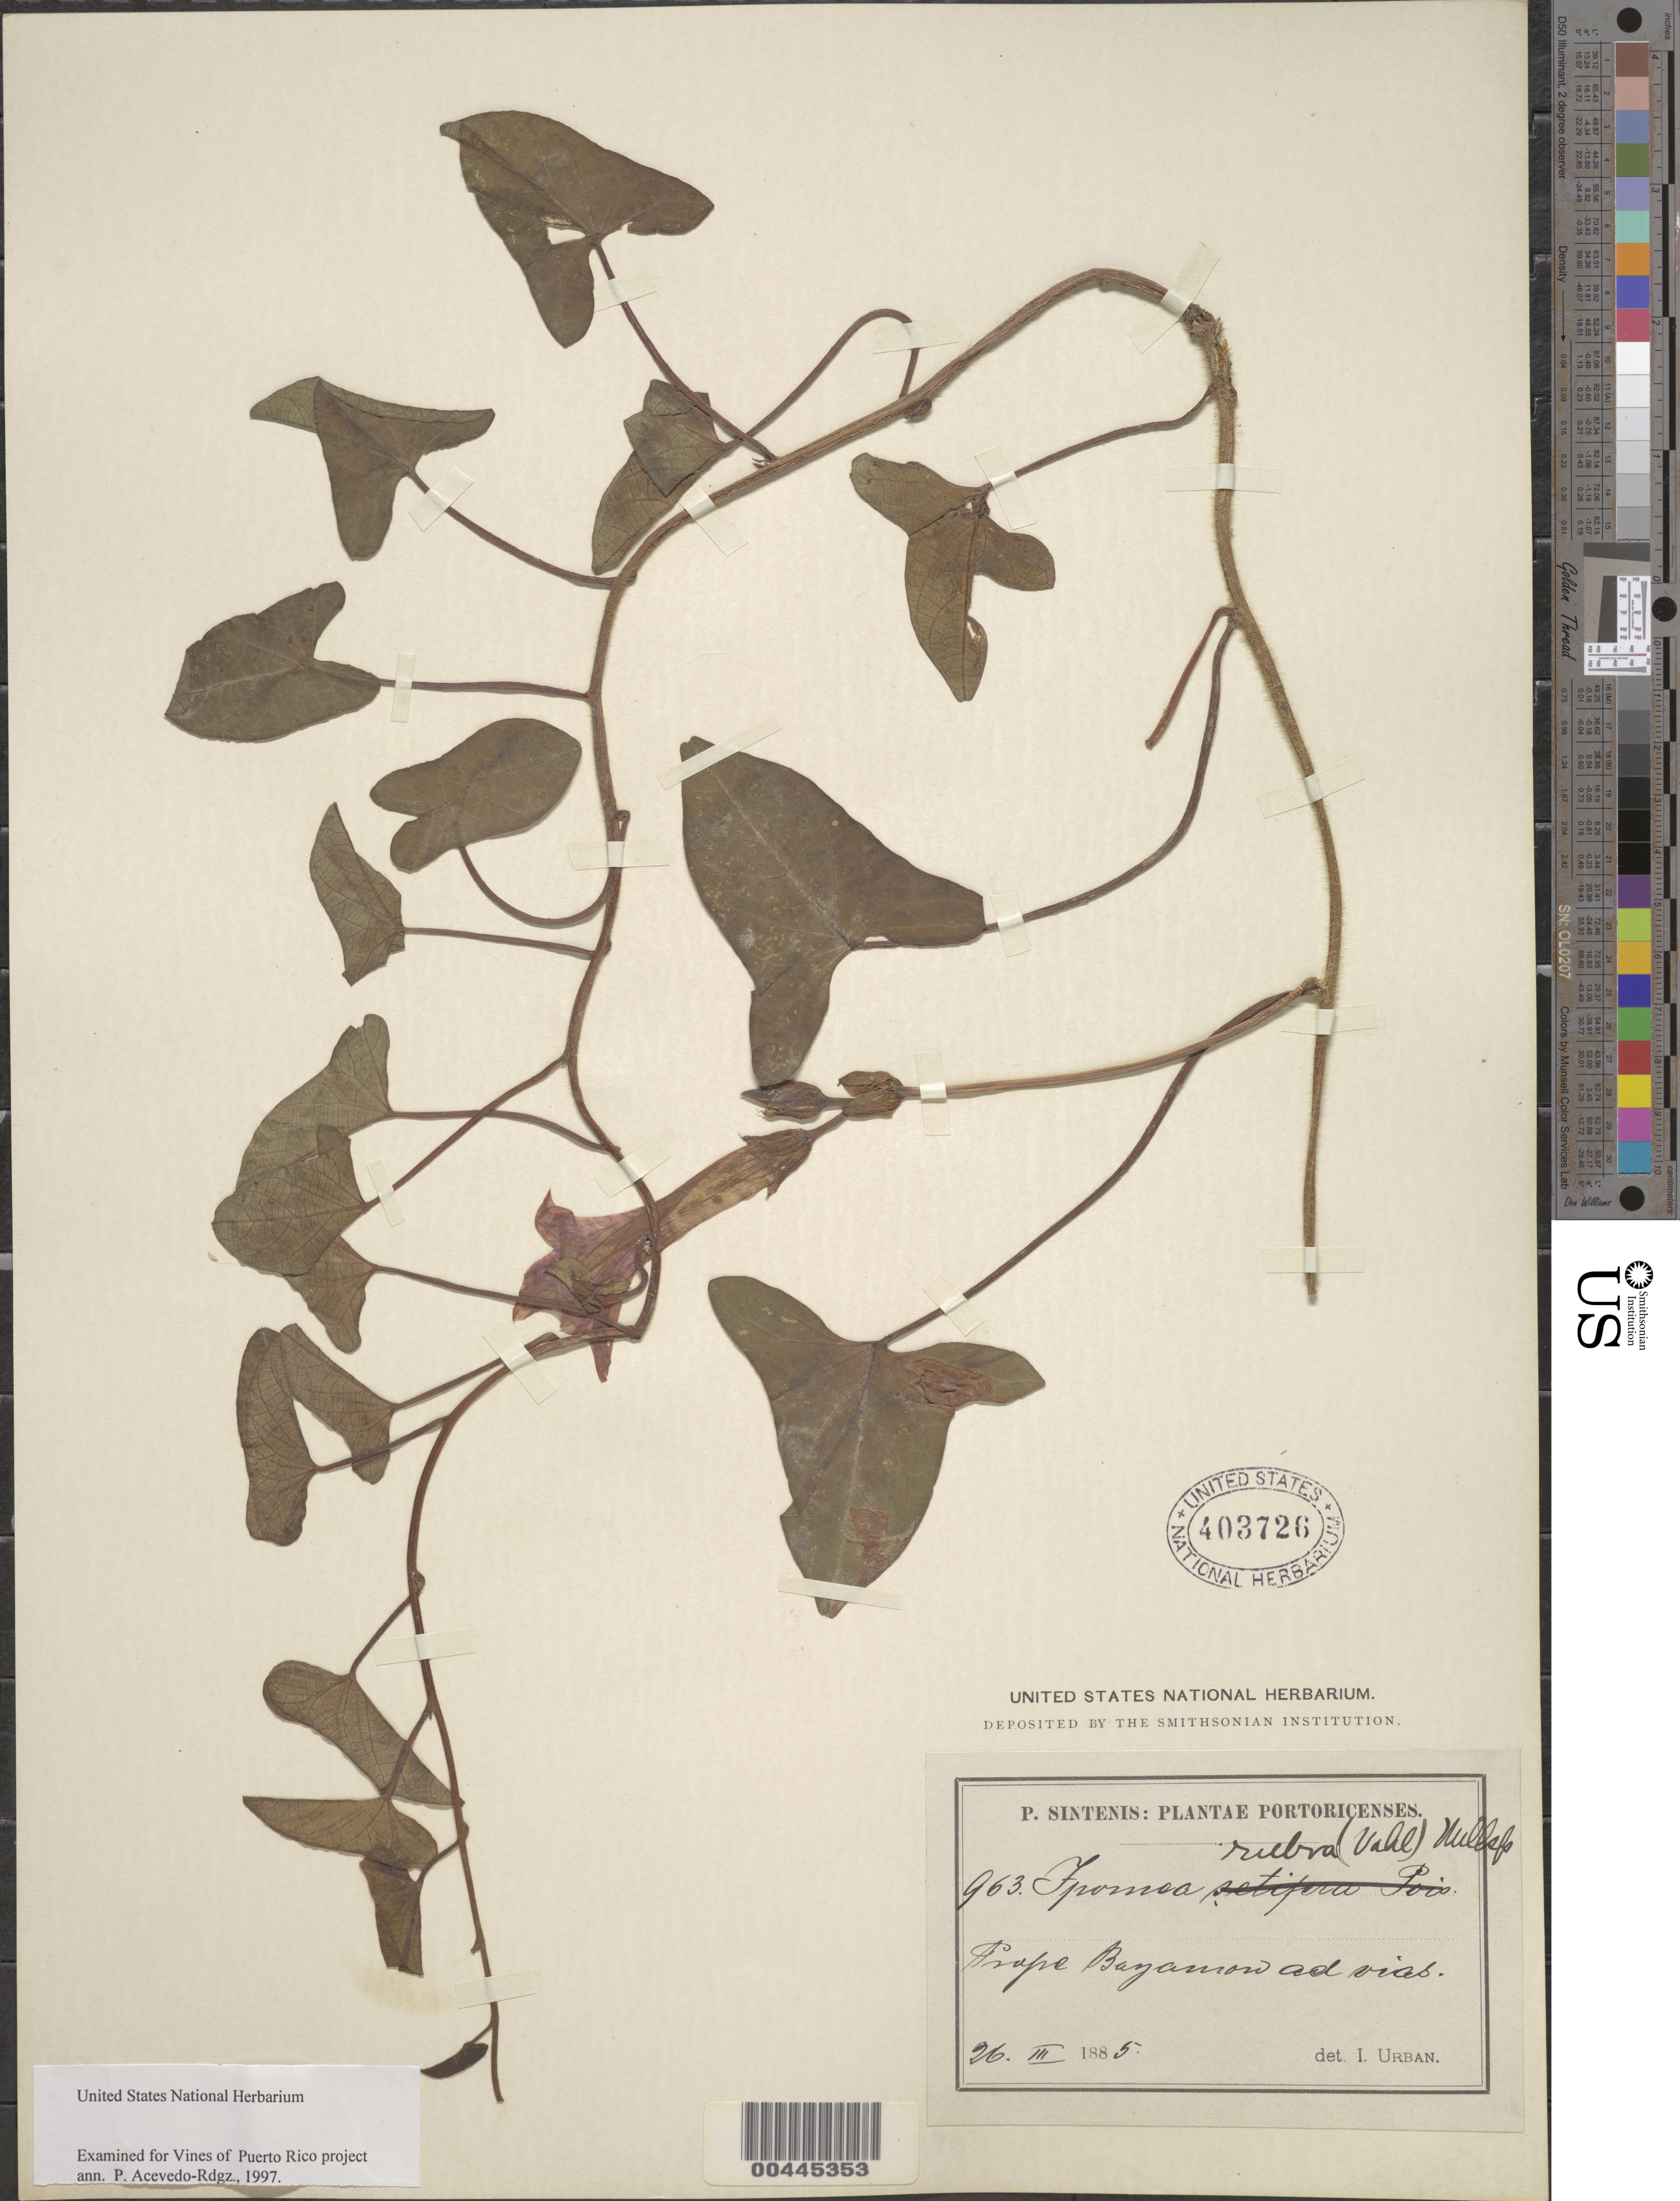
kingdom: Plantae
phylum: Tracheophyta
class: Magnoliopsida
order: Solanales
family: Convolvulaceae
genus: Ipomoea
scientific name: Ipomoea setifera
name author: Poir.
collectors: P. Sintenis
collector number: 963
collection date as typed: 26 Mar 1885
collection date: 1885-03-26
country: Puerto Rico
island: Greater Antilles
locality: Prope Bayamon ad vias.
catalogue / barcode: US 403726